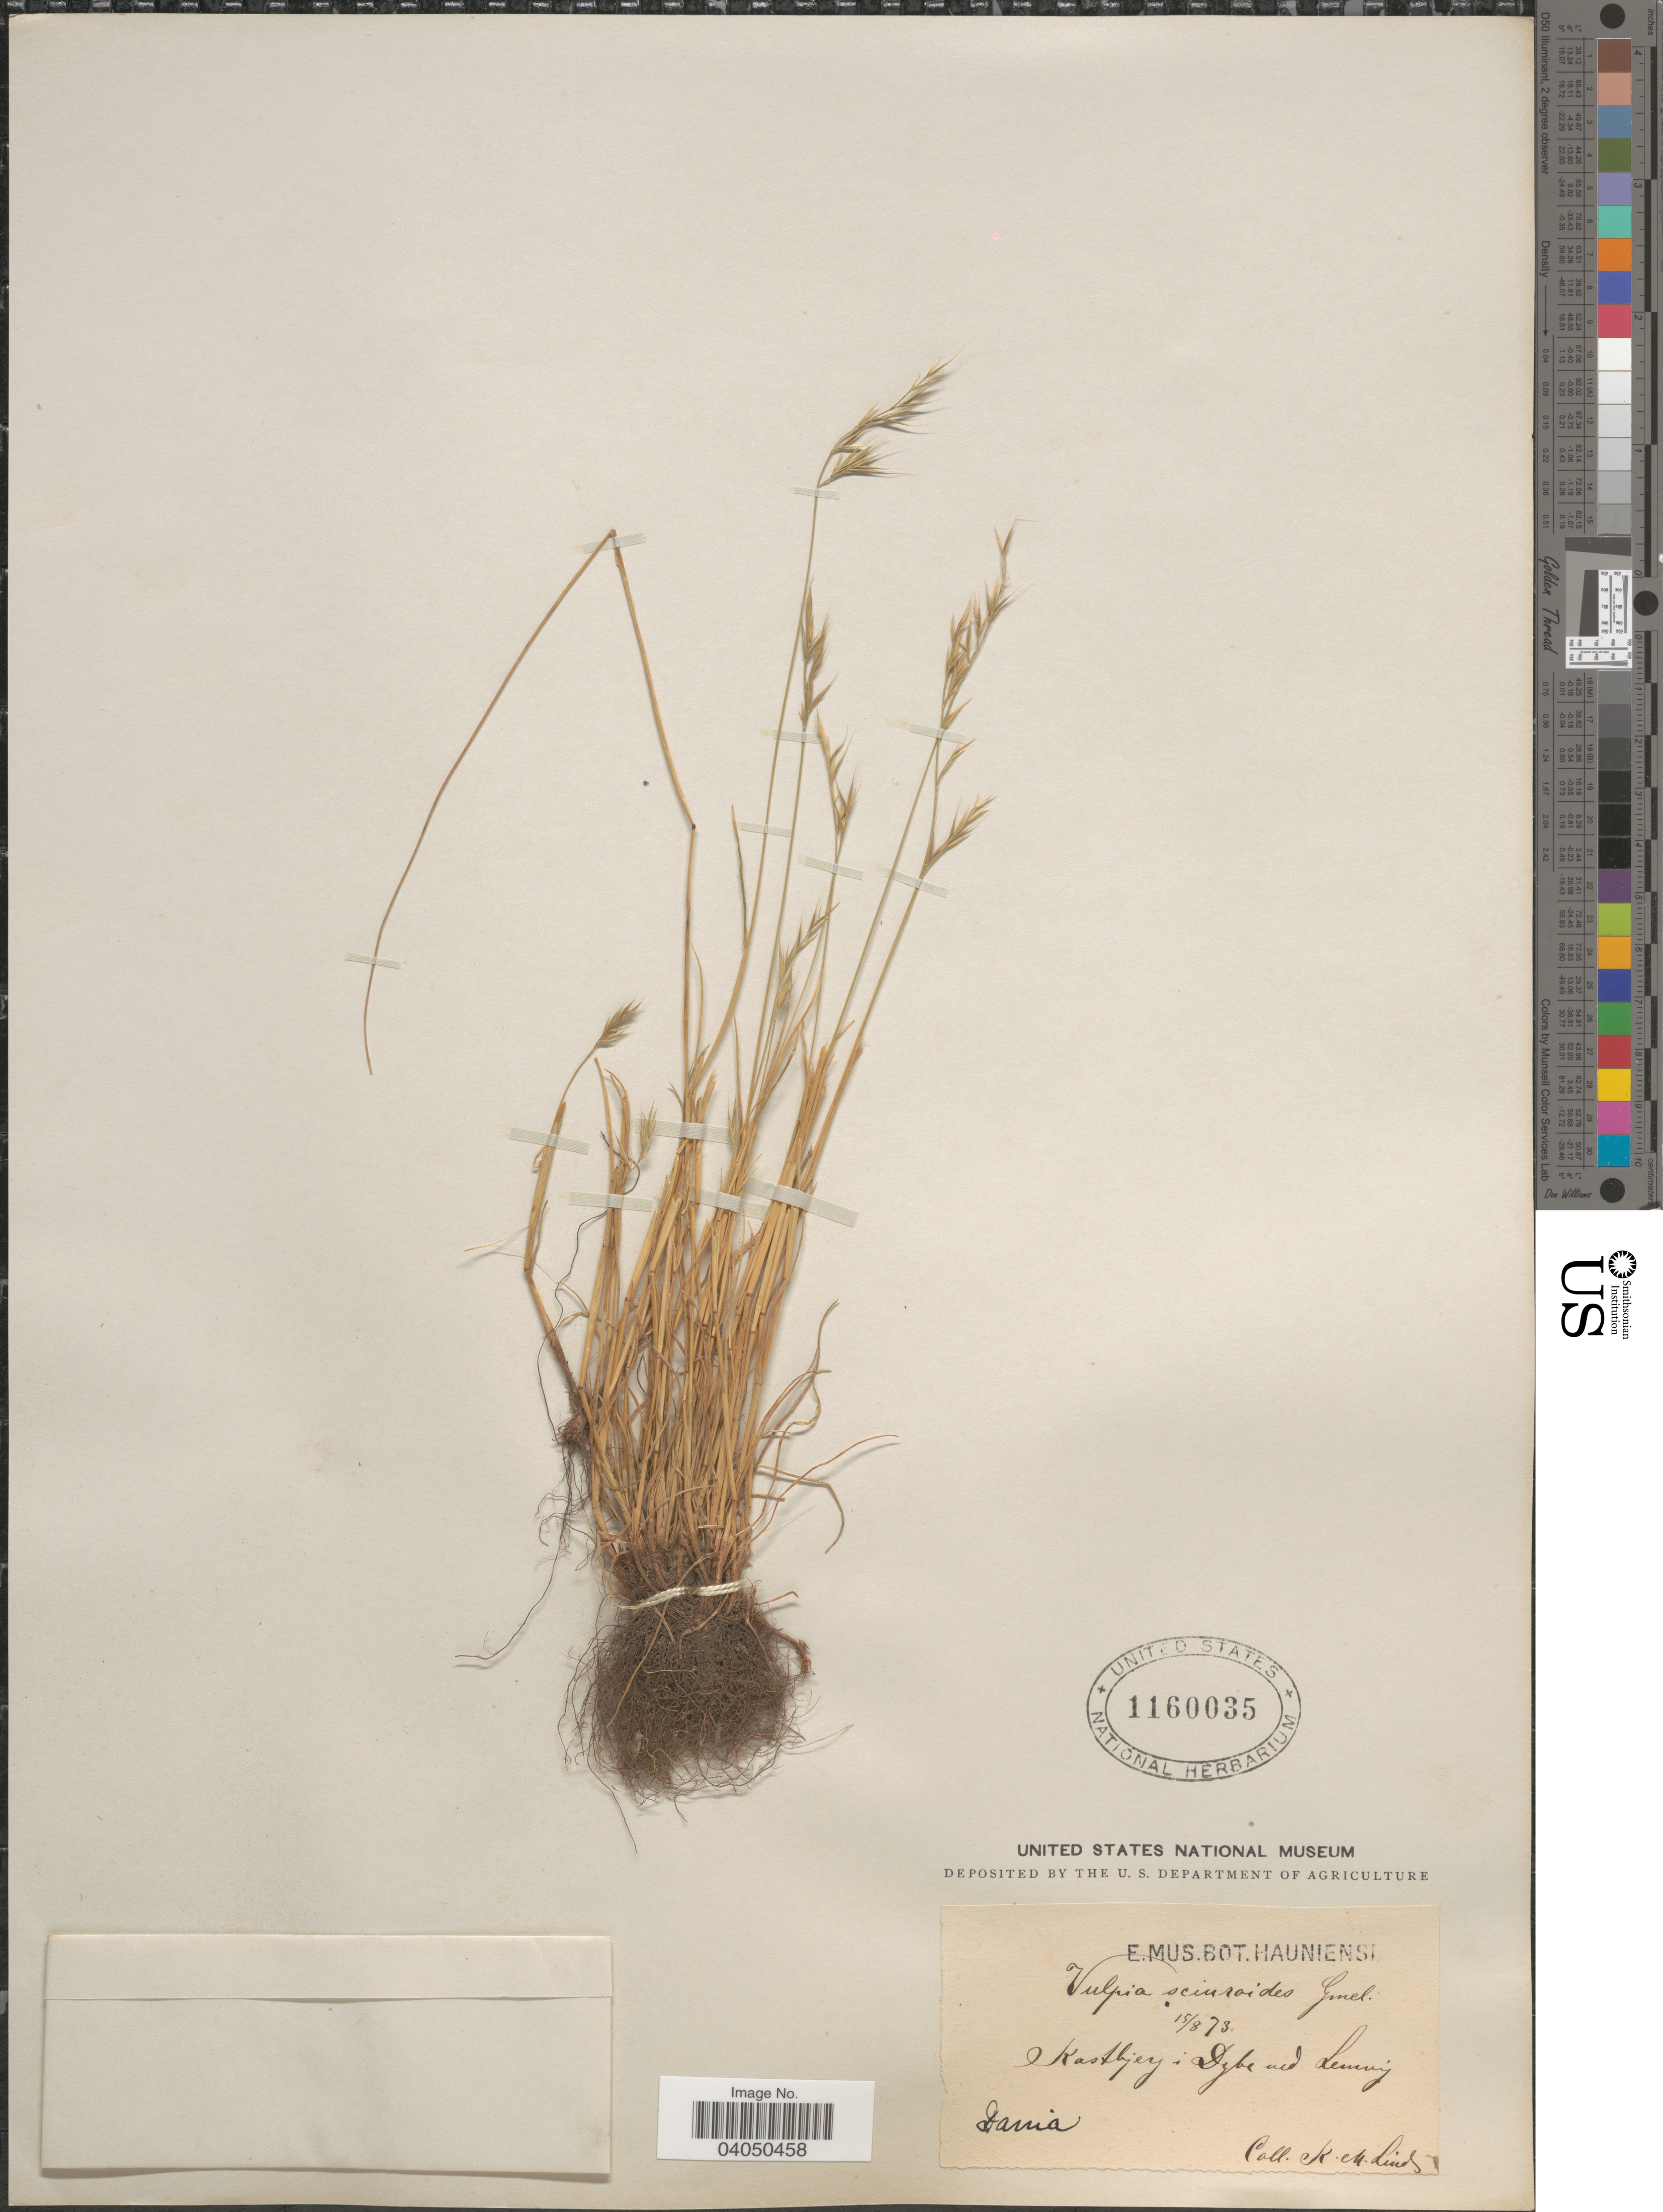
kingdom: Plantae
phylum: Tracheophyta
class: Liliopsida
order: Poales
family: Poaceae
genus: Festuca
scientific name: Festuca sp.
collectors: K. Lind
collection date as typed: Transcribed d/m/y: 15/8/73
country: Denmark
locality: Kastbjerg i Dybe ned Lemvig. Dania.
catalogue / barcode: US 1160035